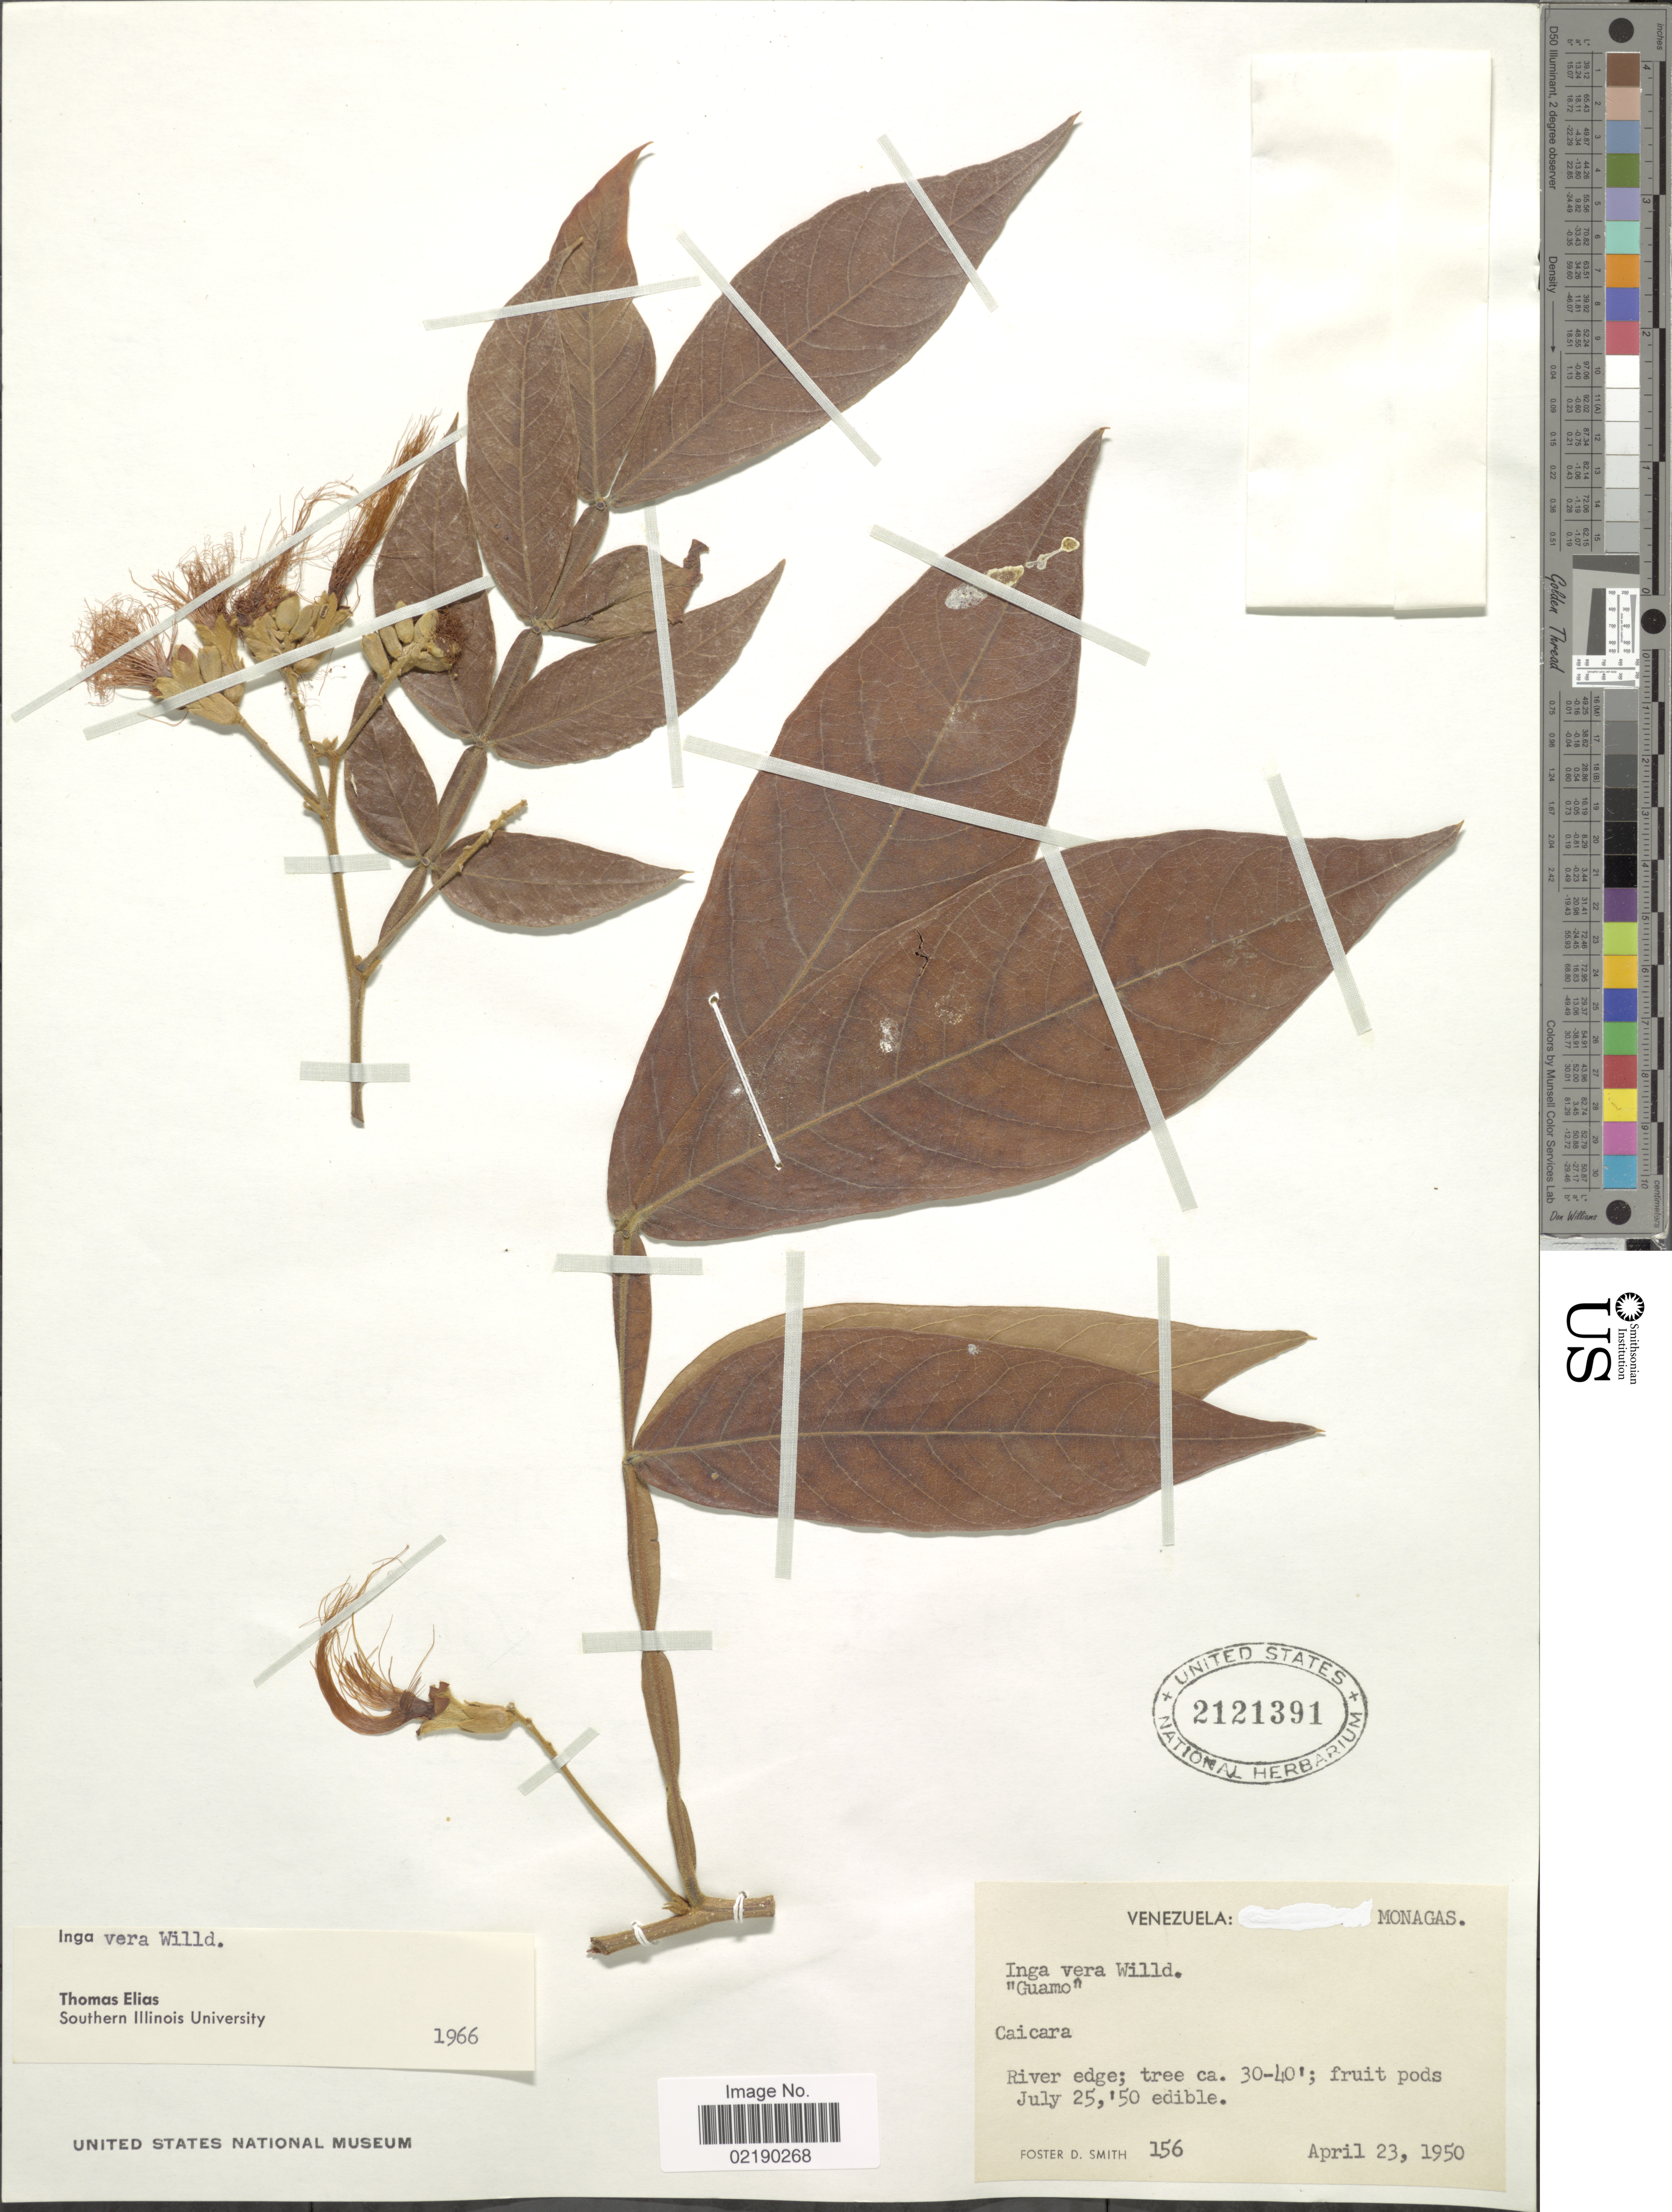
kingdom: Plantae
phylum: Tracheophyta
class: Magnoliopsida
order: Fabales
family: Fabaceae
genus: Inga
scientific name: Inga vera subsp. vera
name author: Willd.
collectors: F. Smith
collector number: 156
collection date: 1950-04-23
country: Venezuela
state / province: Monagas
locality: Caicara. River edge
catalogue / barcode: US 2121391